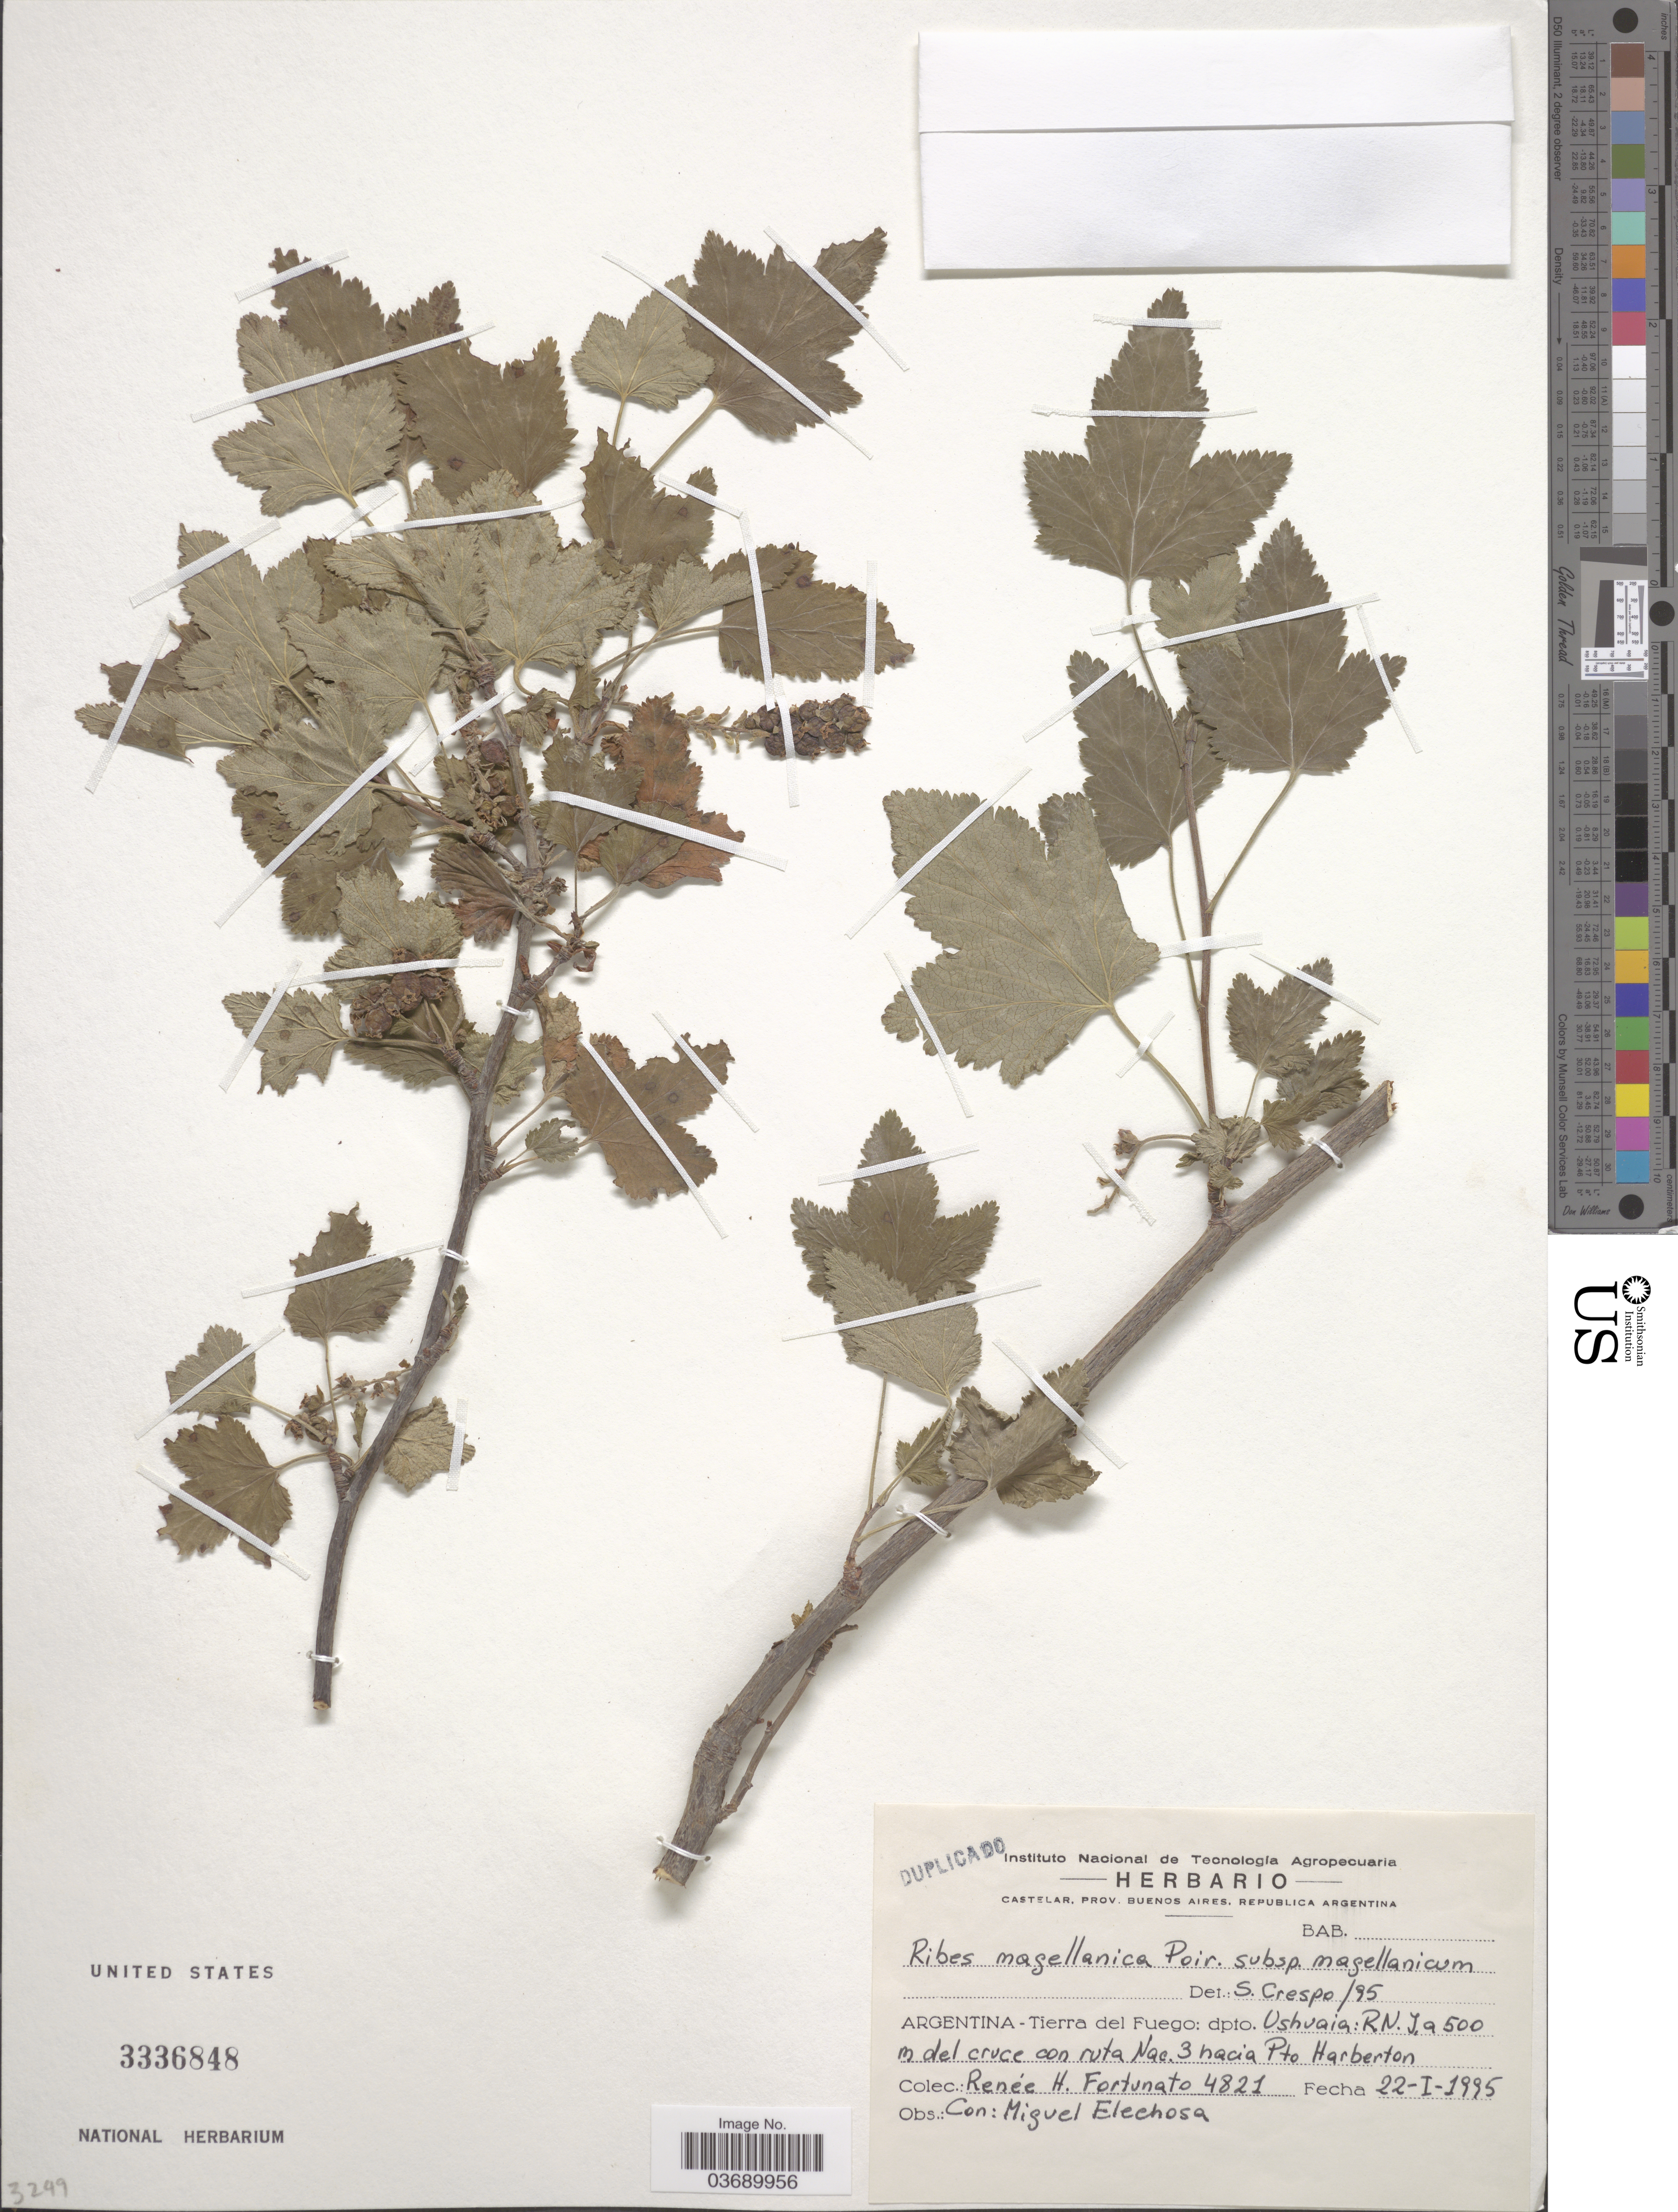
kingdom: Plantae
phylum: Tracheophyta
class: Magnoliopsida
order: Saxifragales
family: Grossulariaceae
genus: Ribes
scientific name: Ribes magellanicum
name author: Poir.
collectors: R. H. Fortunato & M. Elechosa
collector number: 4821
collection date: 1995-01-22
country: Argentina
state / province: Tierra del Fuego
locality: Dpto. Ushuaia: R.N.I. a 500 m del cruce con ruta Nac. 3 hacia Pto Harberton.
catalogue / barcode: US 3336848